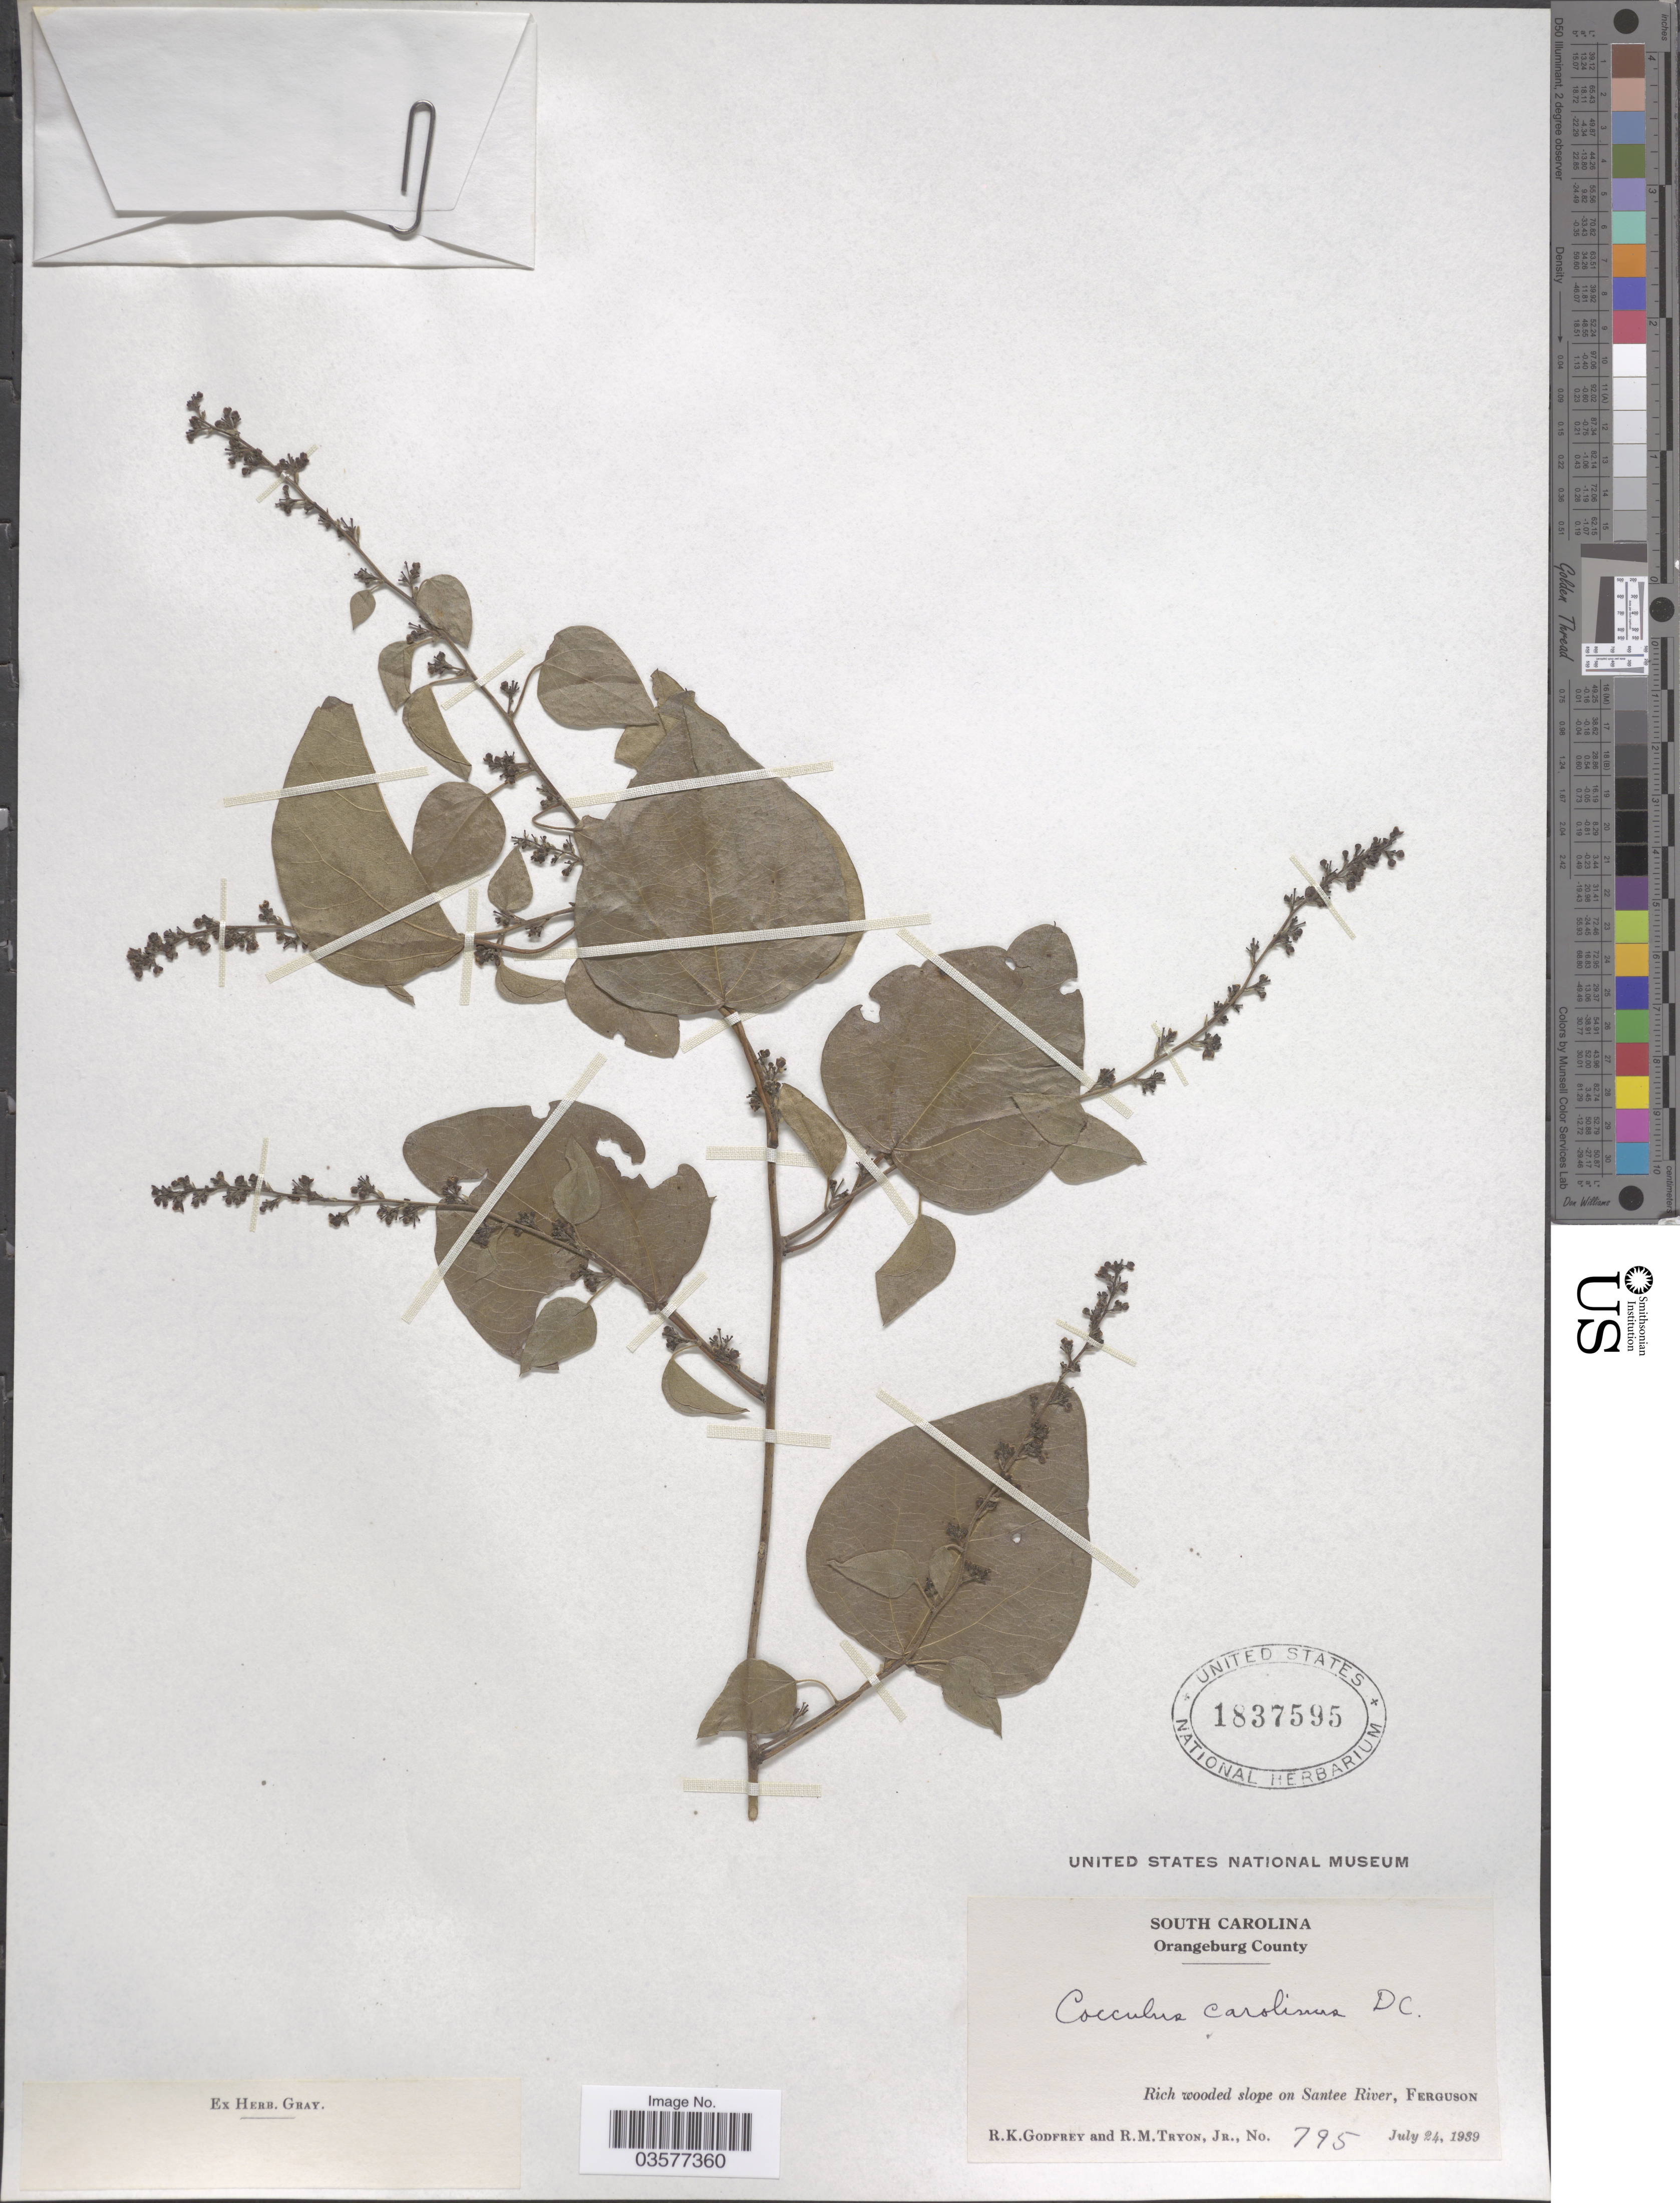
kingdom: Plantae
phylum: Tracheophyta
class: Magnoliopsida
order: Ranunculales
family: Menispermaceae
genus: Cocculus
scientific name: Cocculus carolinus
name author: (L.) DC.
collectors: R. K. Godfrey & R. Tryon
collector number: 795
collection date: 1939-07-24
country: United States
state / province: South Carolina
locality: Orangeburg County. Rich wooded slope on Santee River, Ferguson.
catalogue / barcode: US 1837595